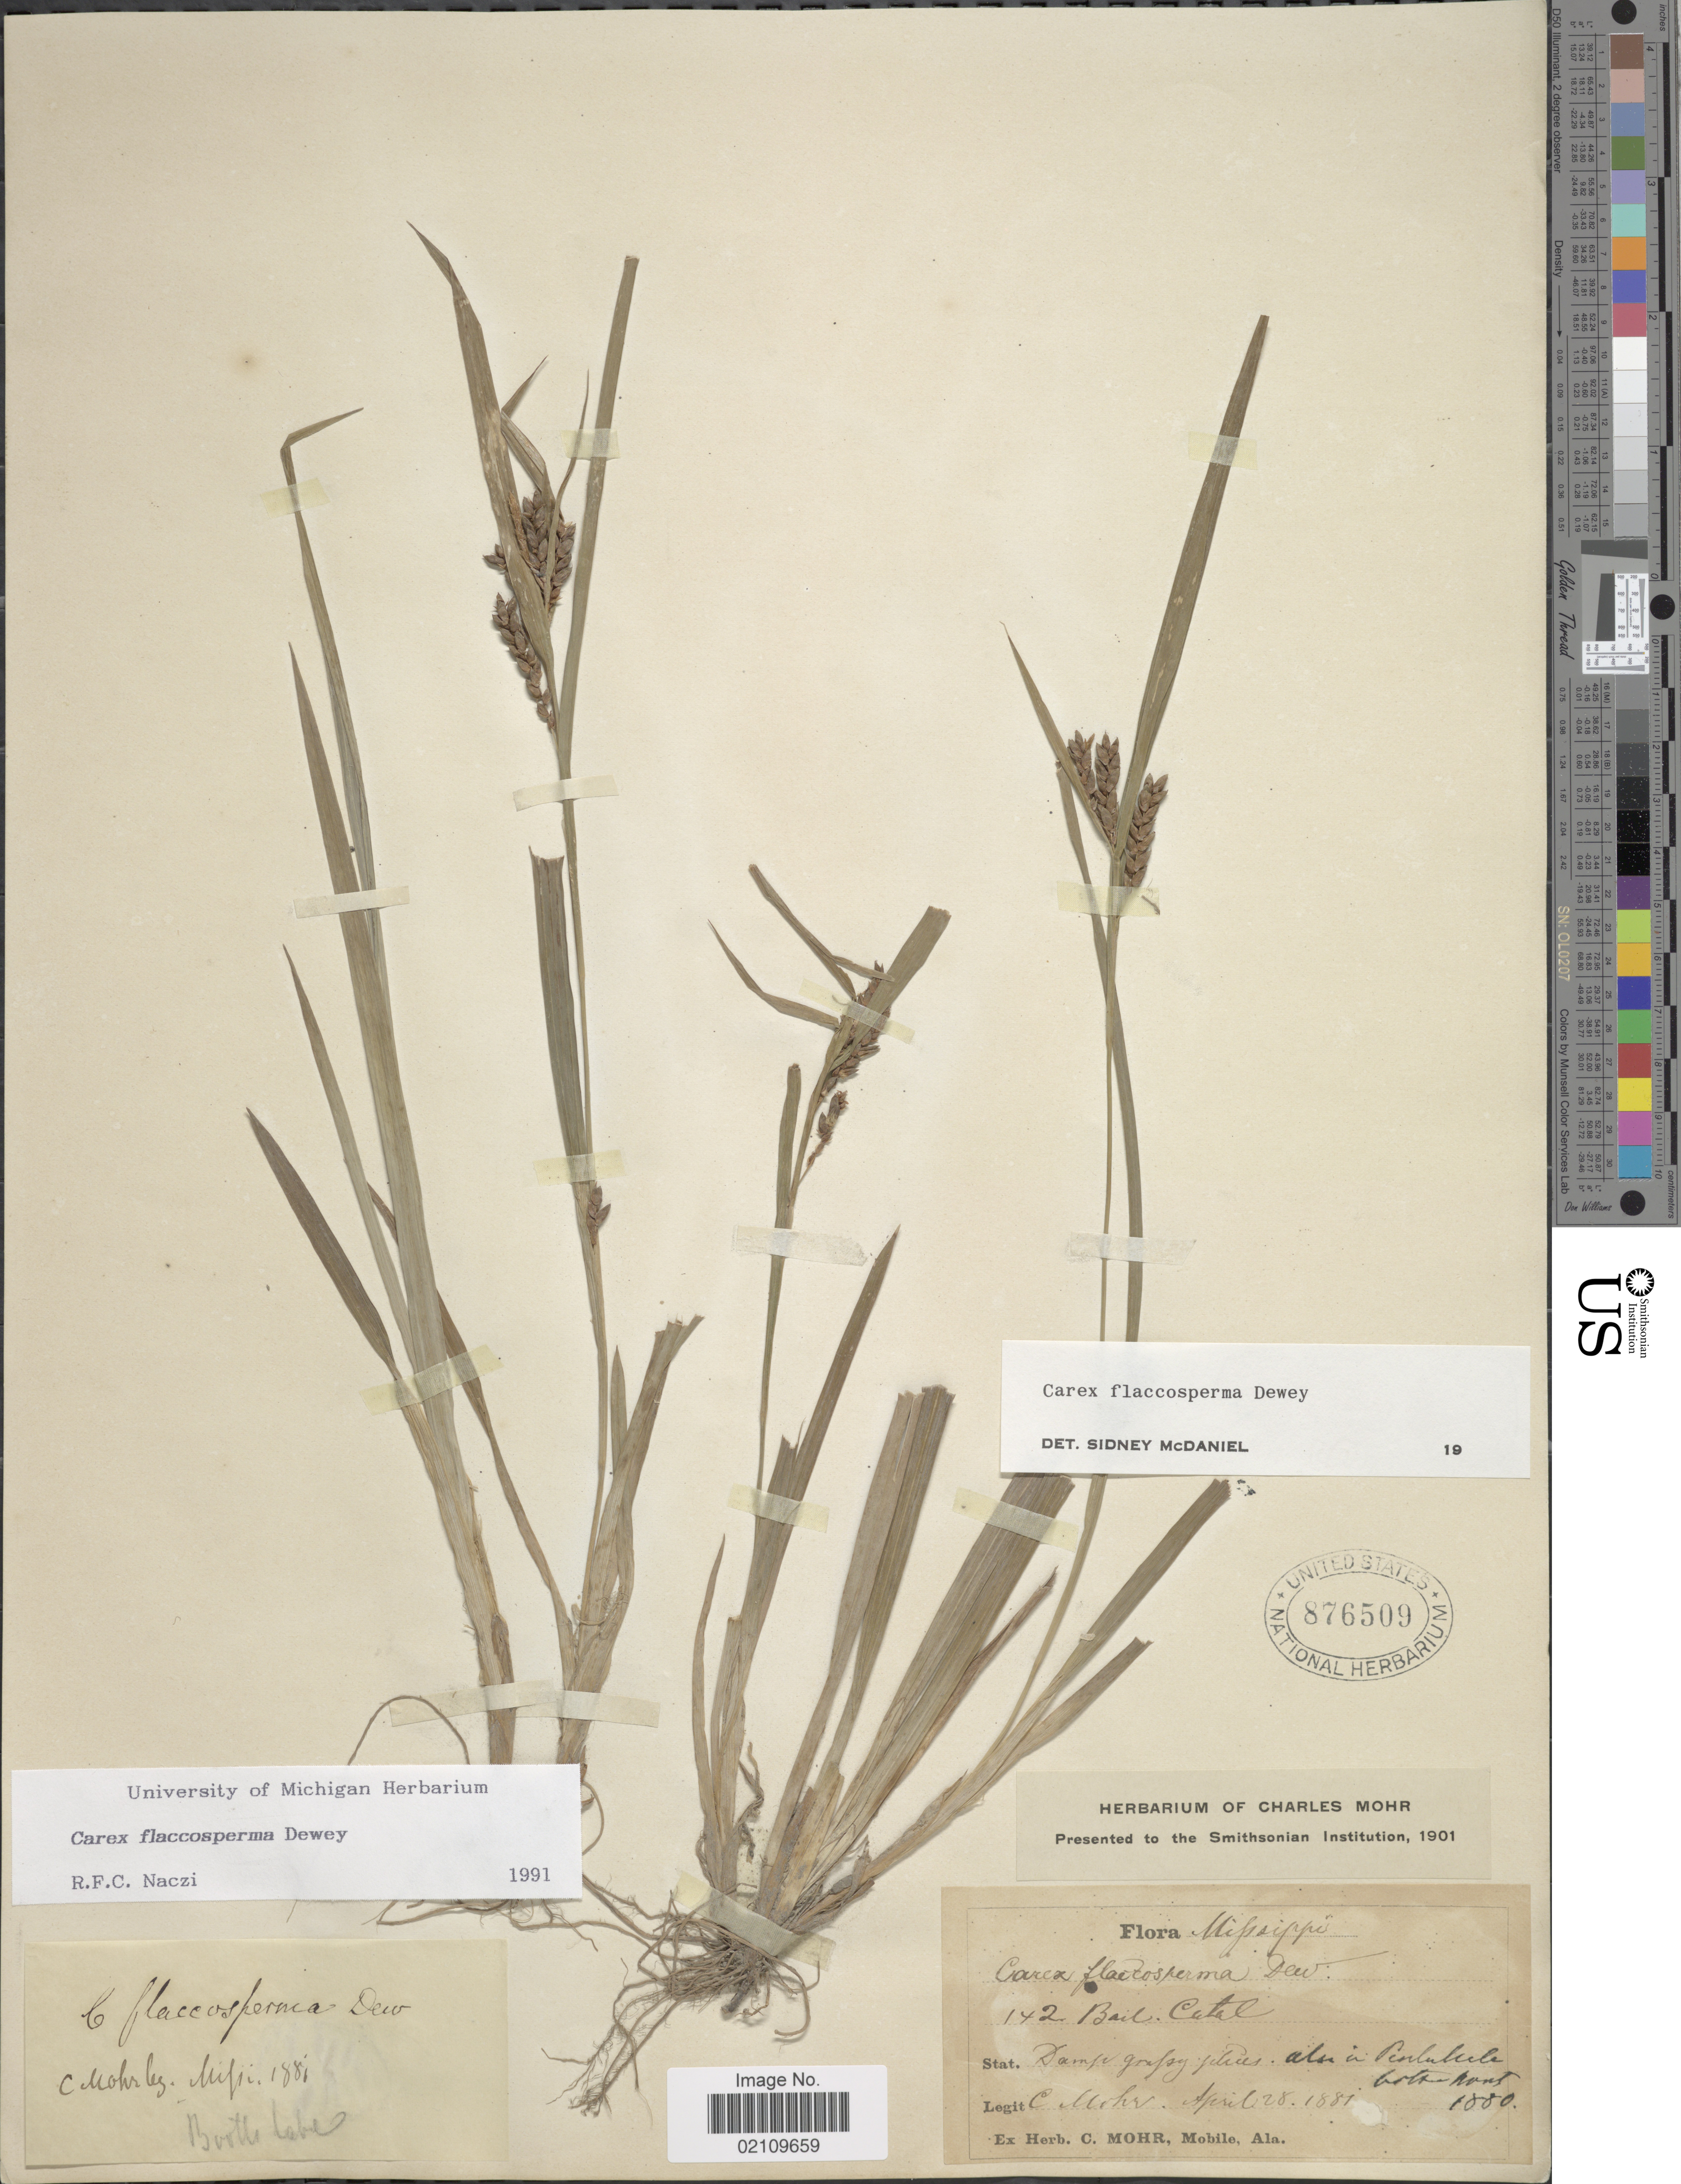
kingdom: Plantae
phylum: Tracheophyta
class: Liliopsida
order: Poales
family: Cyperaceae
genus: Carex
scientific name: Carex flaccosperma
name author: Dewey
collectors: Mohr, C. T. (herbarium)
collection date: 1881-04-28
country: United States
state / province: Mississippi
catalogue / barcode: US 876509